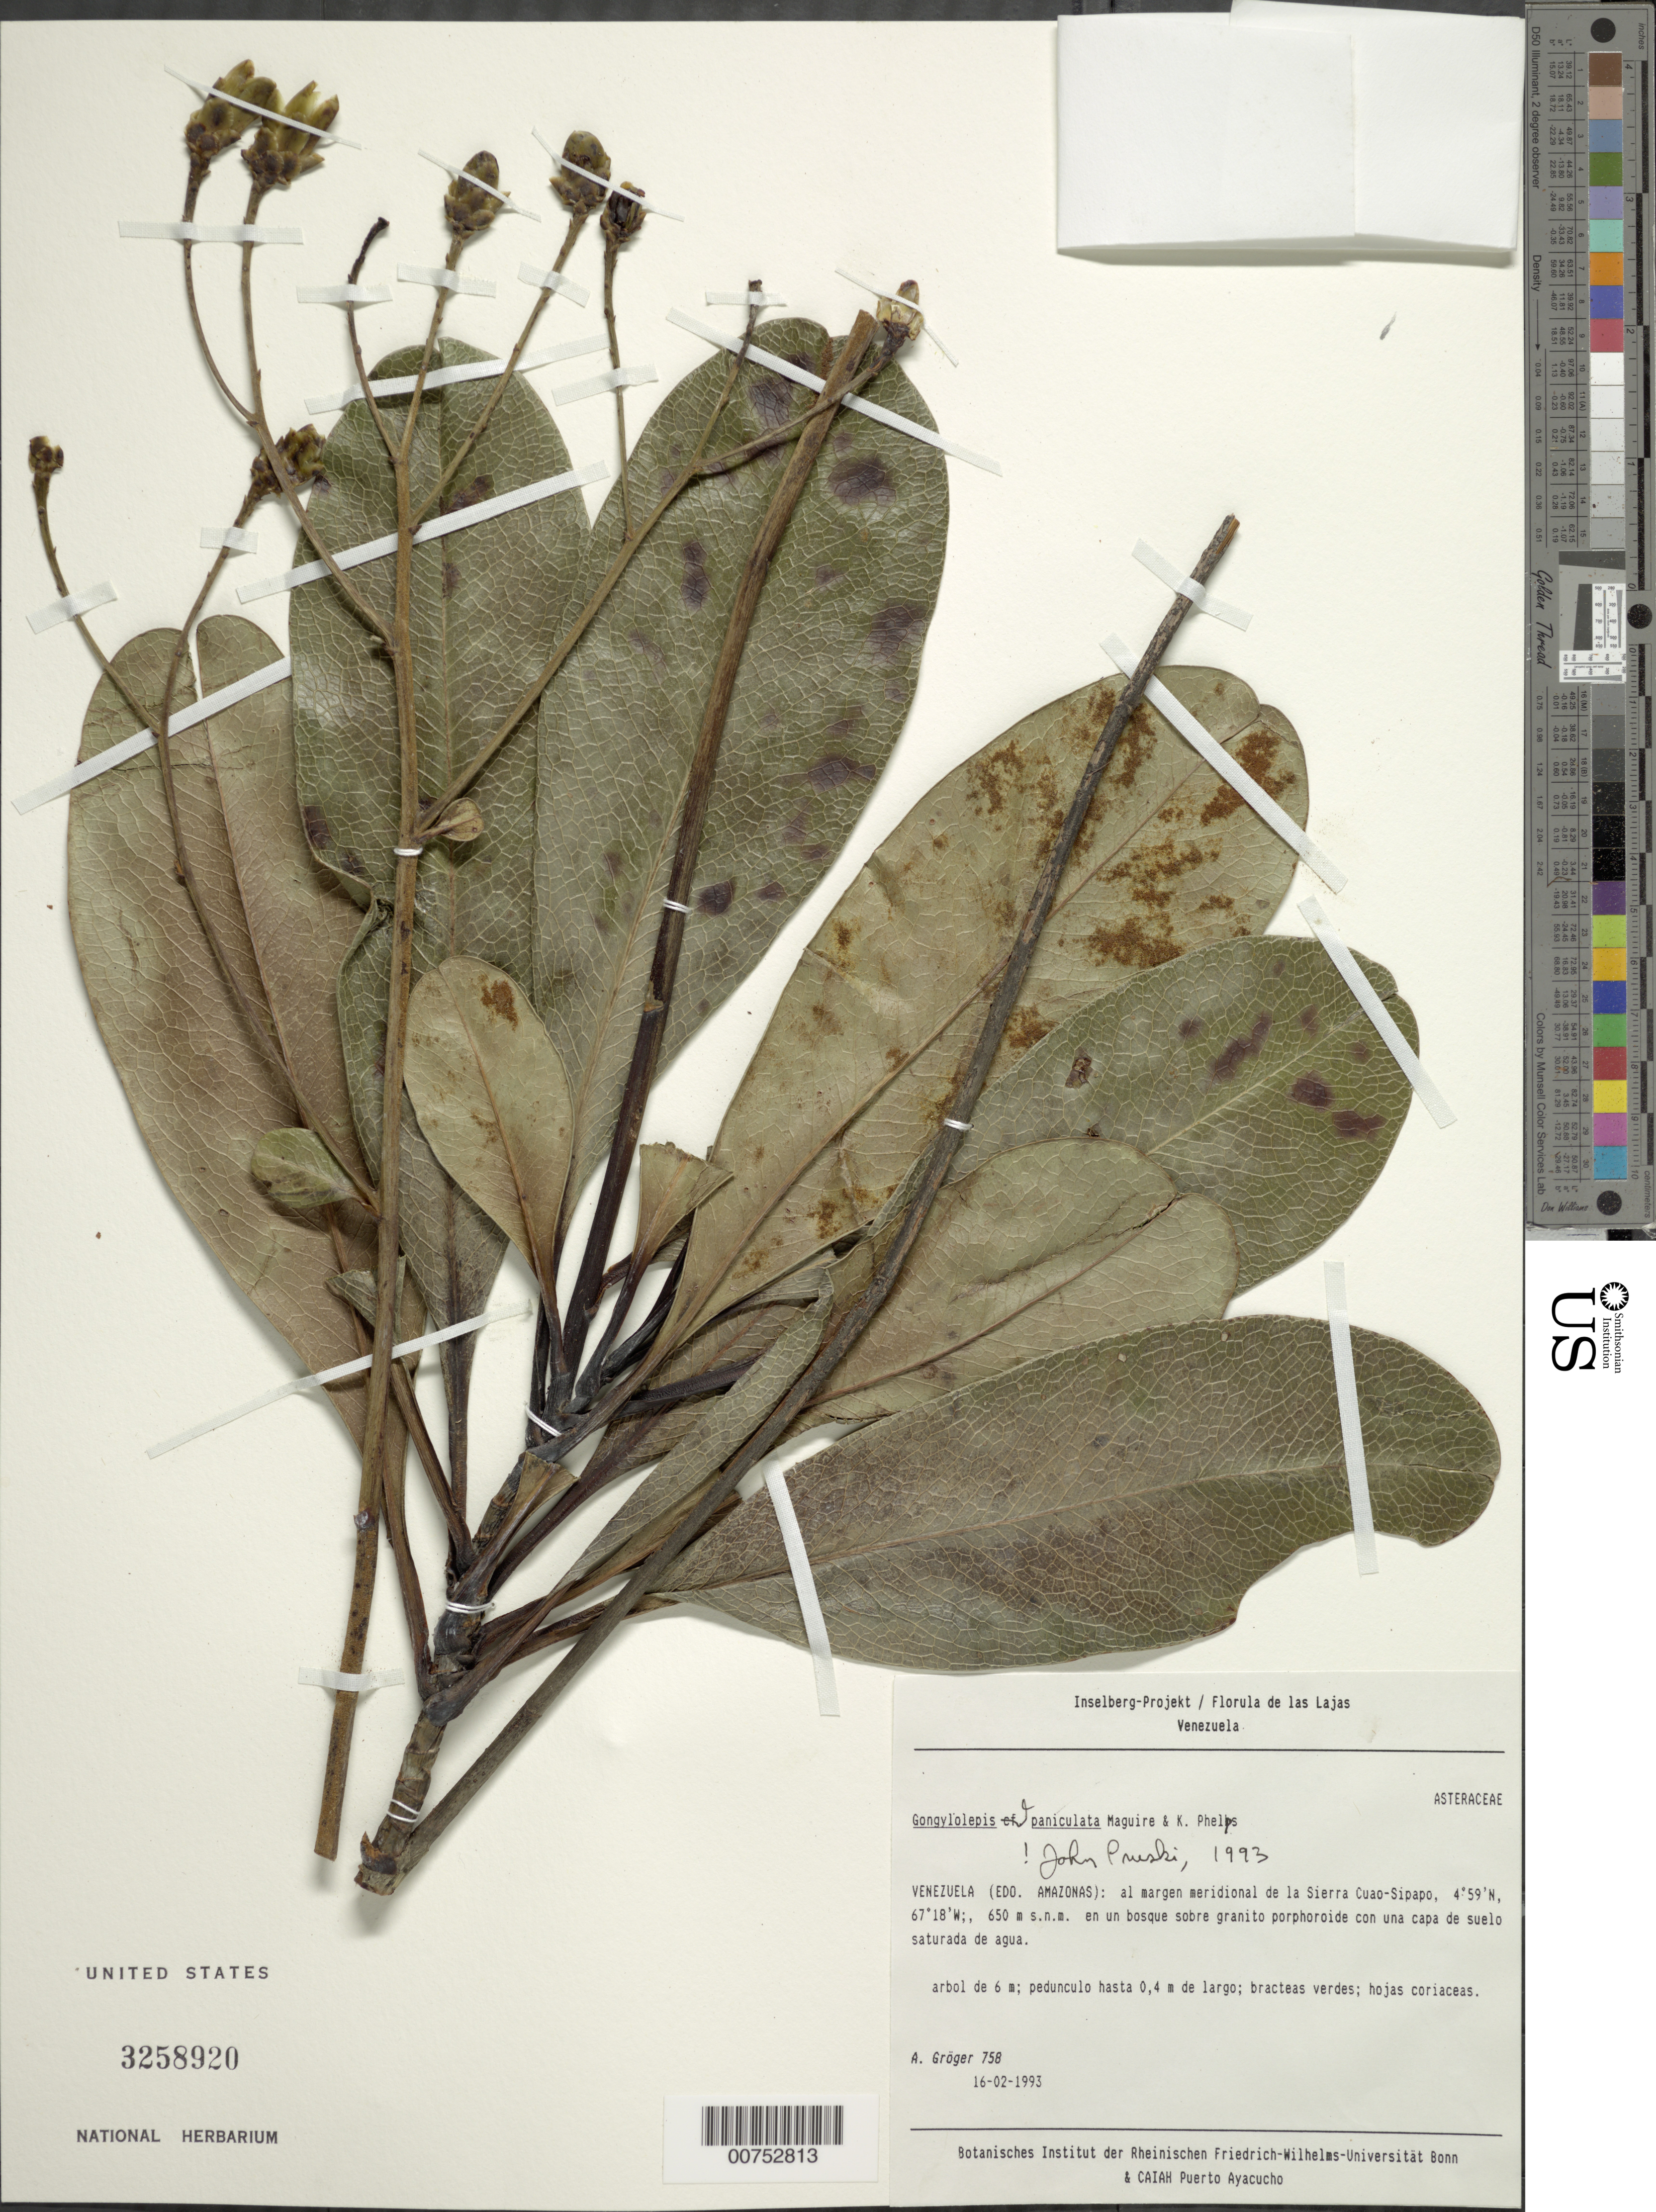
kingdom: Plantae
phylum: Tracheophyta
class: Magnoliopsida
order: Asterales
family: Asteraceae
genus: Gongylolepis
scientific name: Gongylolepis paniculata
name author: Maguire & K.D. Phelps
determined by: Pruski, J. F.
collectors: A. Gröger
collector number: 758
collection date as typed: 16-Feb-93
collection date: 1993-02-16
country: Venezuela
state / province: Amazonas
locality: Sierra Cuao-Sipapo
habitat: Bosque sobre granito porphoroide con una capa de suelo saturada de agua.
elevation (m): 650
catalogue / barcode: US 3258920